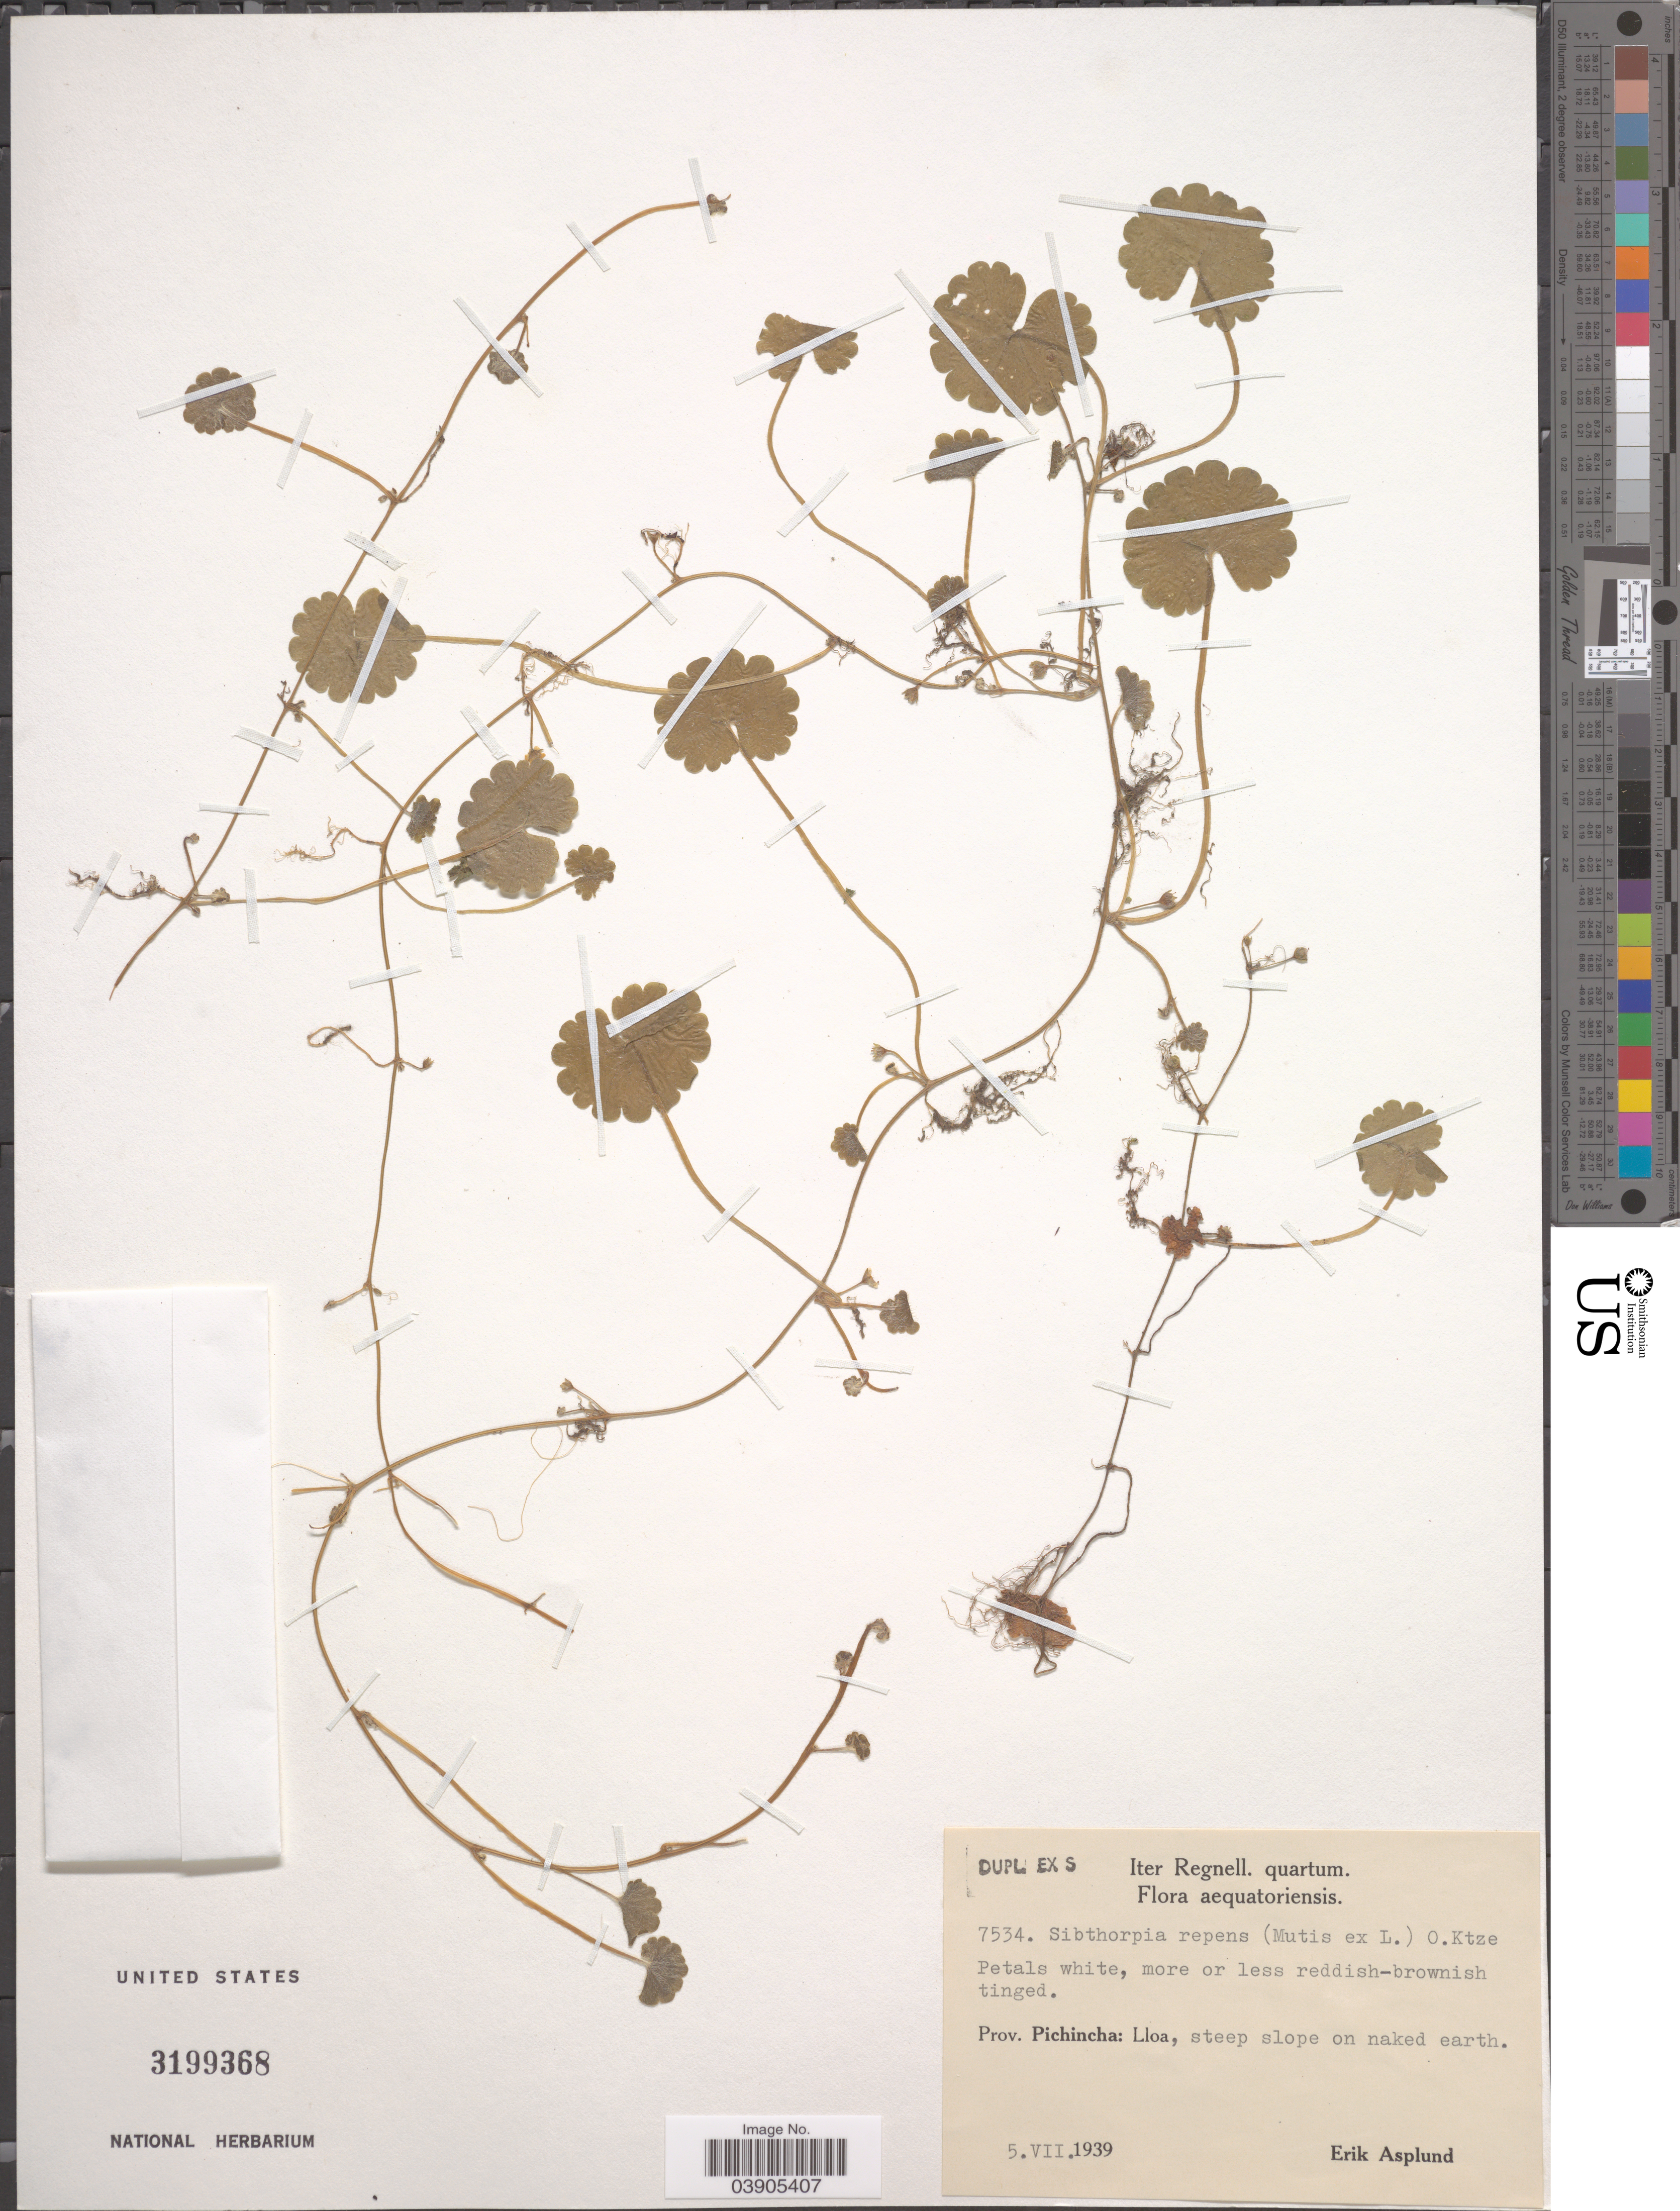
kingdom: Plantae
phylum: Tracheophyta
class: Magnoliopsida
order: Lamiales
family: Plantaginaceae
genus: Sibthorpia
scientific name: Sibthorpia repens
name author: (L.) Kuntze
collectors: E. Asplund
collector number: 7534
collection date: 1939-07-05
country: Ecuador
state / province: Pichincha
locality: Lloa, steep slope on naked earth.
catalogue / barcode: US 3199368